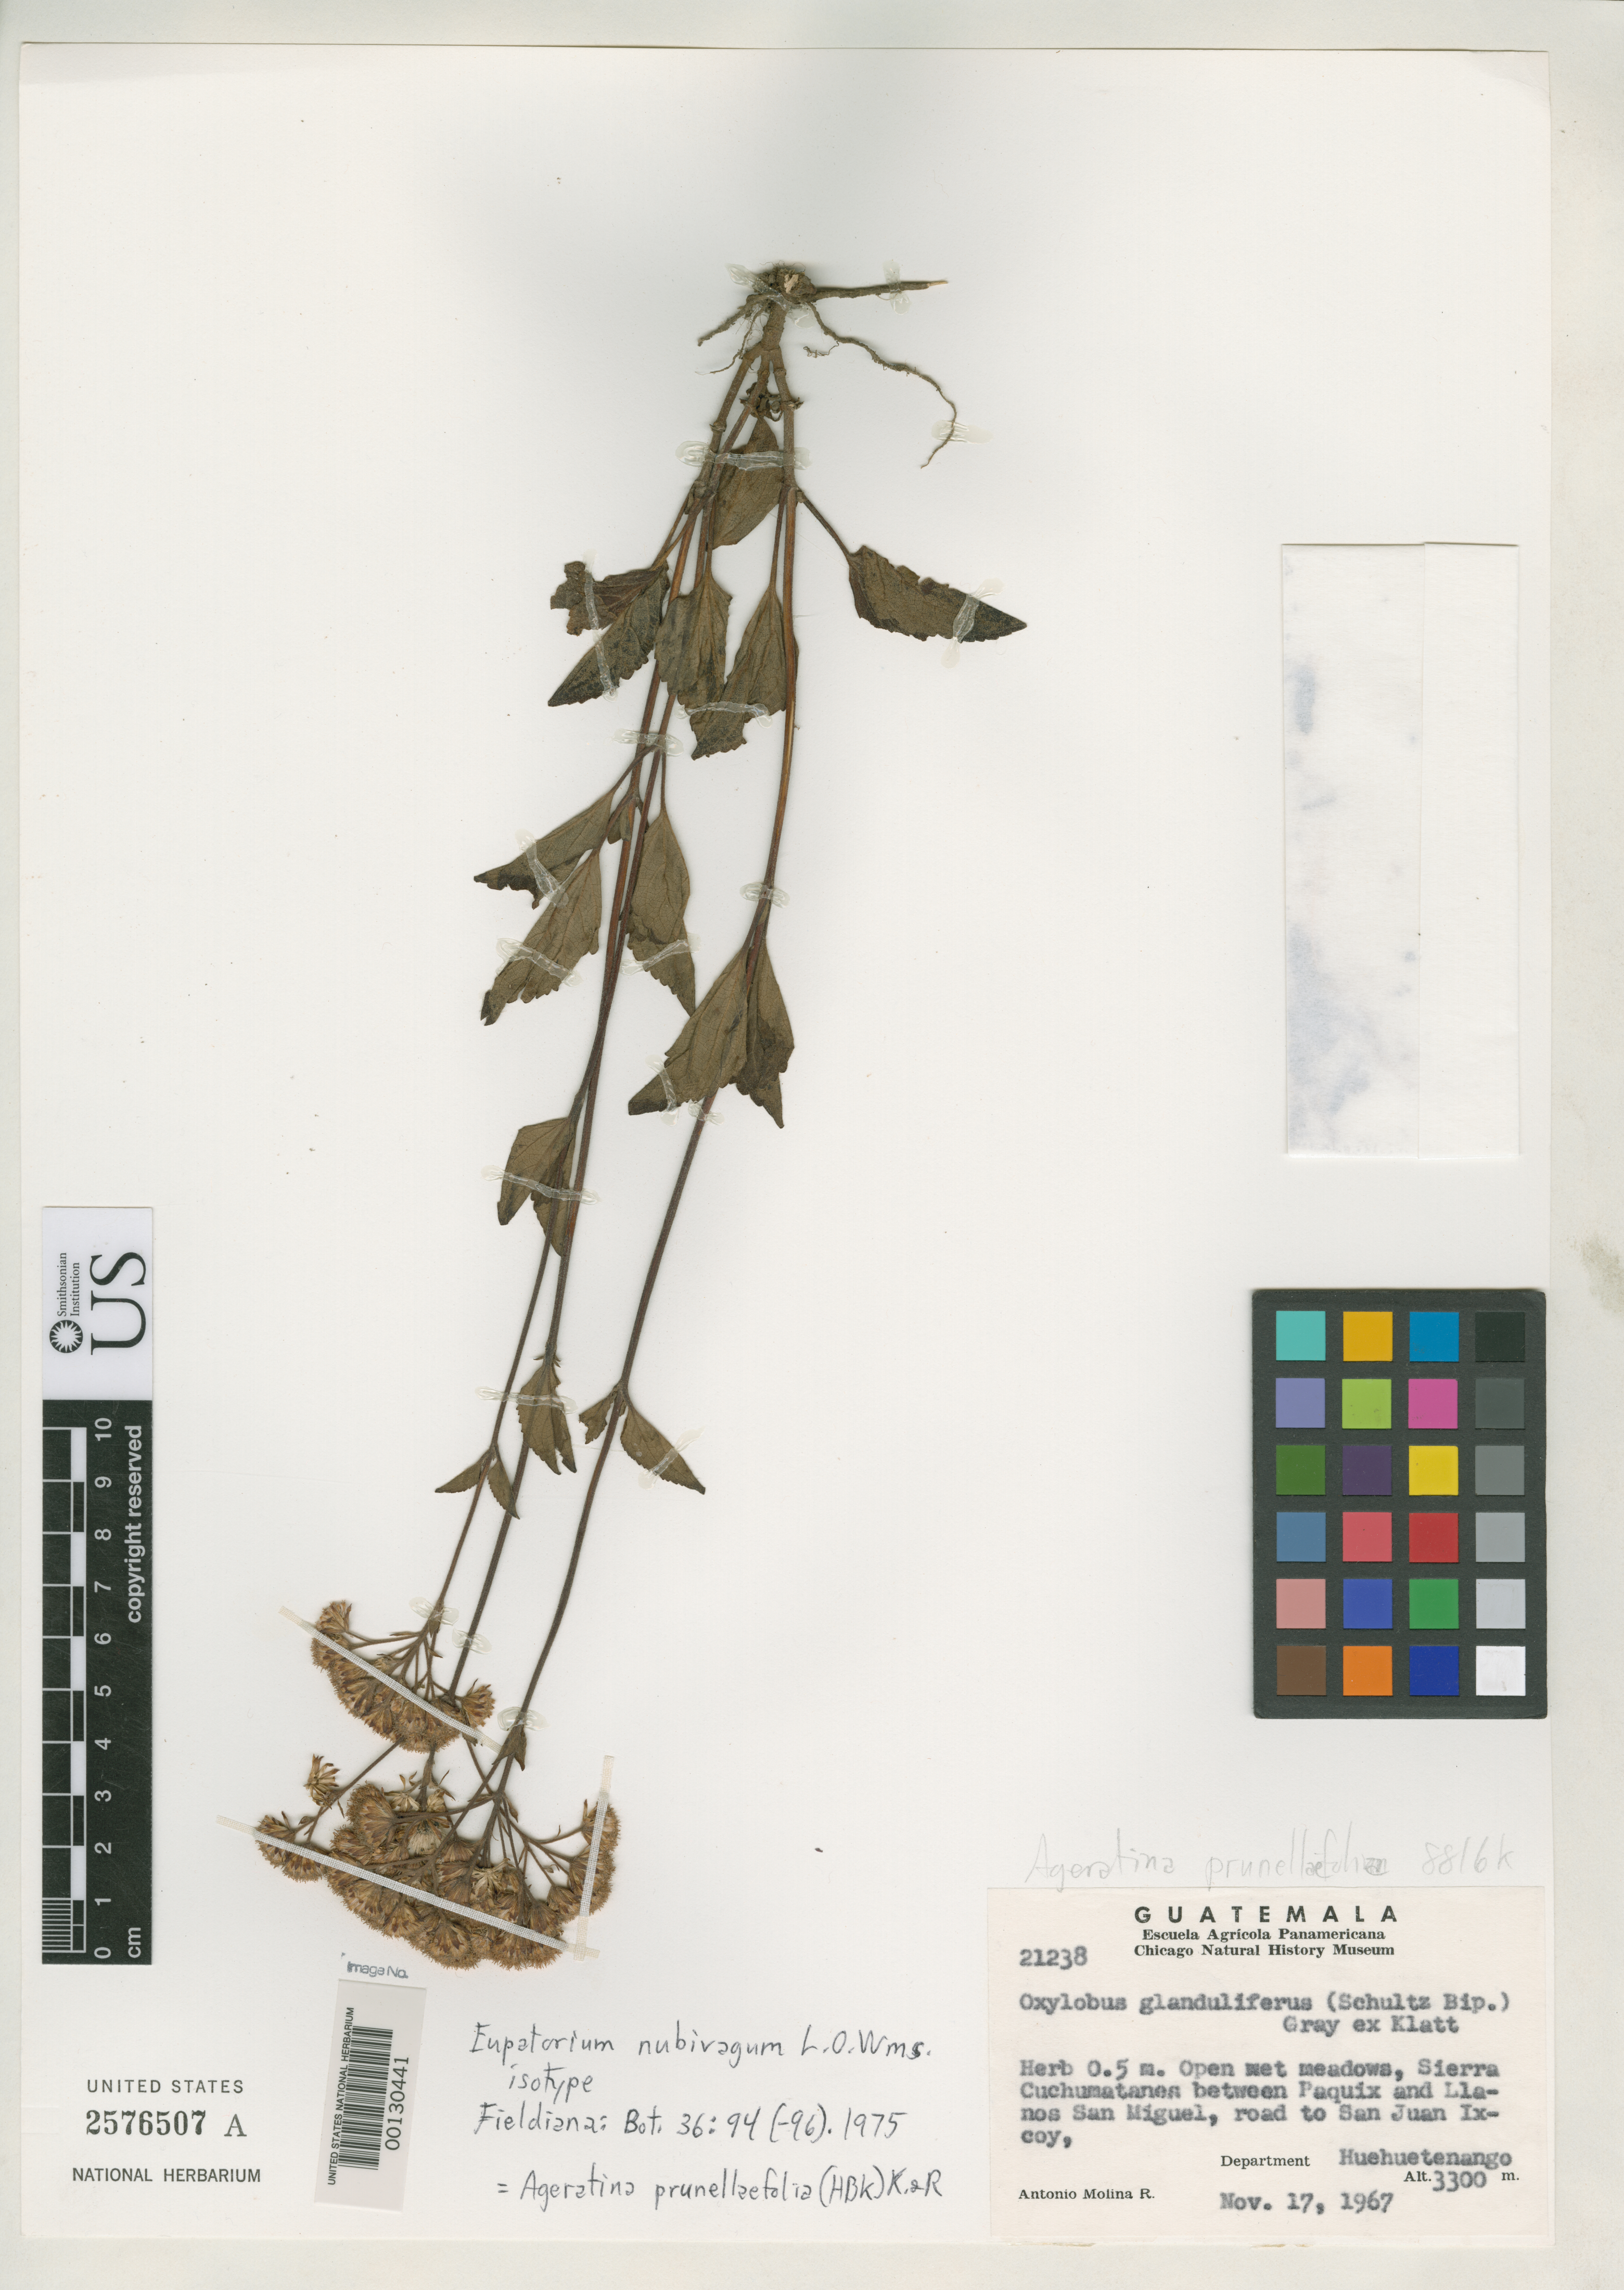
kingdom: Plantae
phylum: Tracheophyta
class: Magnoliopsida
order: Asterales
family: Asteraceae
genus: Eupatorium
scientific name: Eupatorium nubivagum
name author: L.O. Williams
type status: Isotype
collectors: A. Molina R.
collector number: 21238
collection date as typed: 17 Nov 1967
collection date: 1967-11-17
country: Guatemala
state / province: Huehuetenango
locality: Sierra Cuchumatanes between Paquix and Llanos San Miguel.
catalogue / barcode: US 2576507A